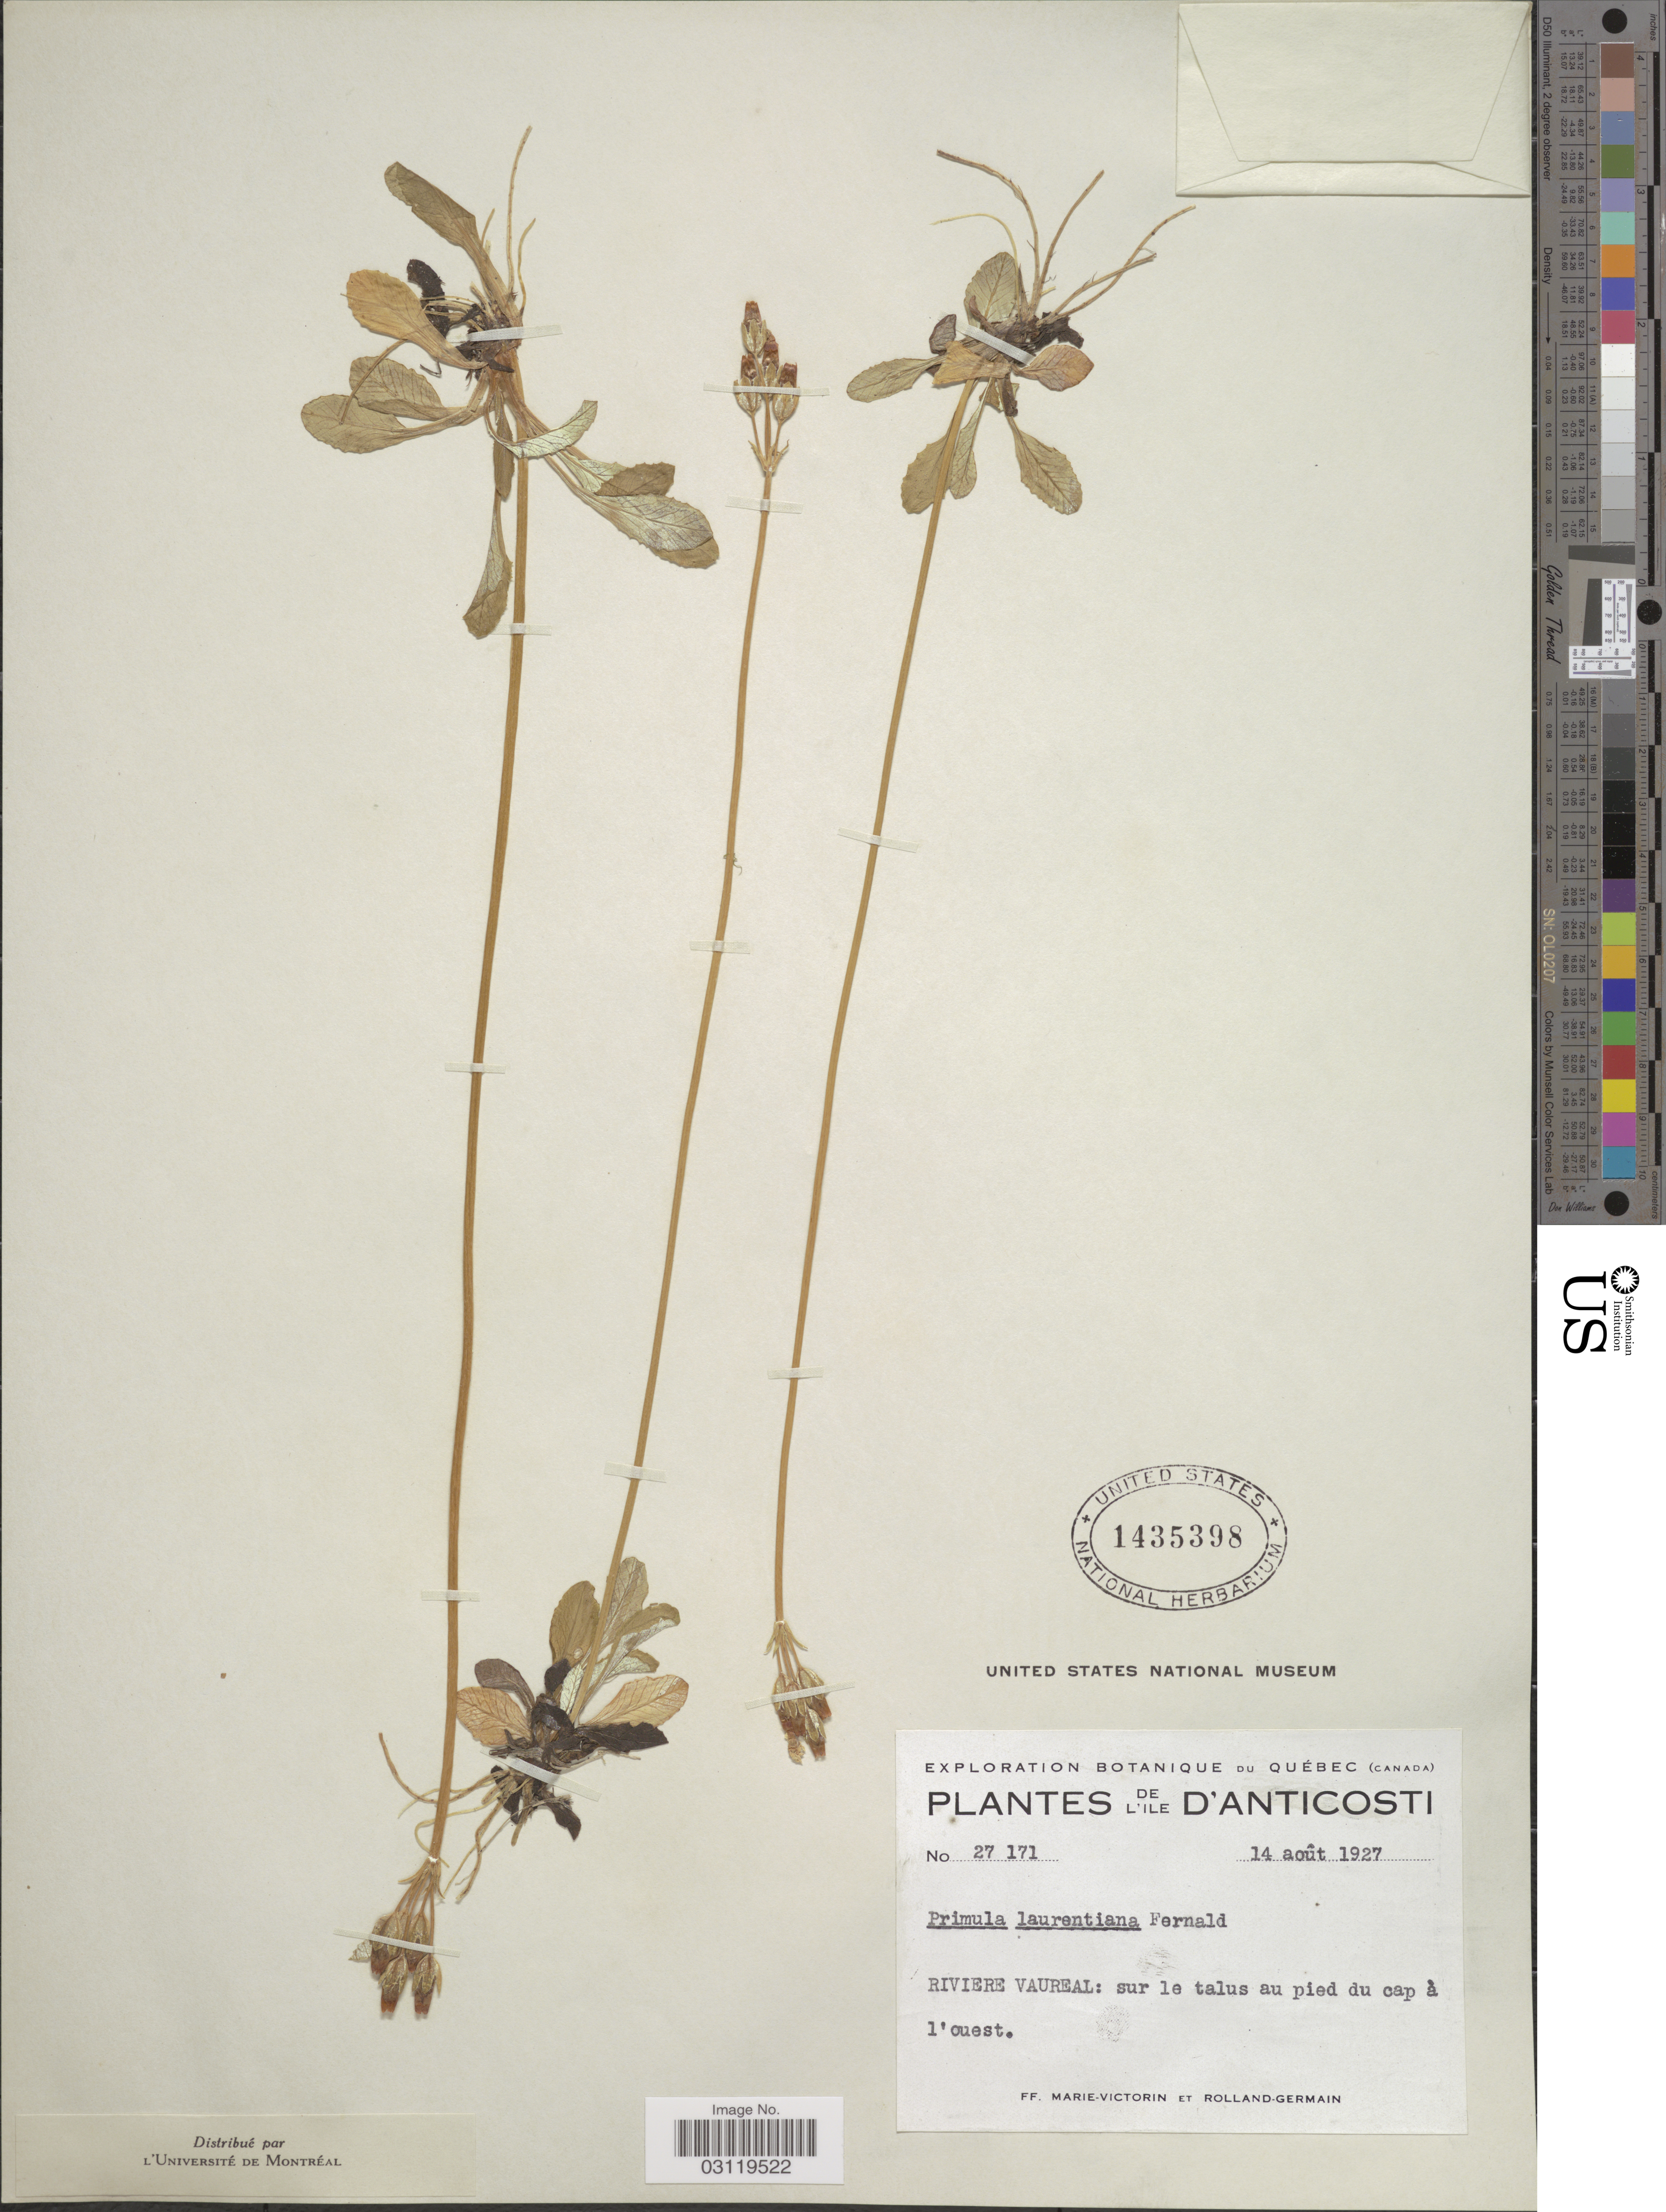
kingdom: Plantae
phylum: Tracheophyta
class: Magnoliopsida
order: Ericales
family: Primulaceae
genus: Primula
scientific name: Primula laurentiana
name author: Fernald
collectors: F. Marie-Victorin & Rolland-Germain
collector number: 27171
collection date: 1927-08-14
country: Canada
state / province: Quebec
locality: Ile d'Anticosti. Riviere Vaureal: sur le talus au pied du cap à l'ouest.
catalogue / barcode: US 1435398